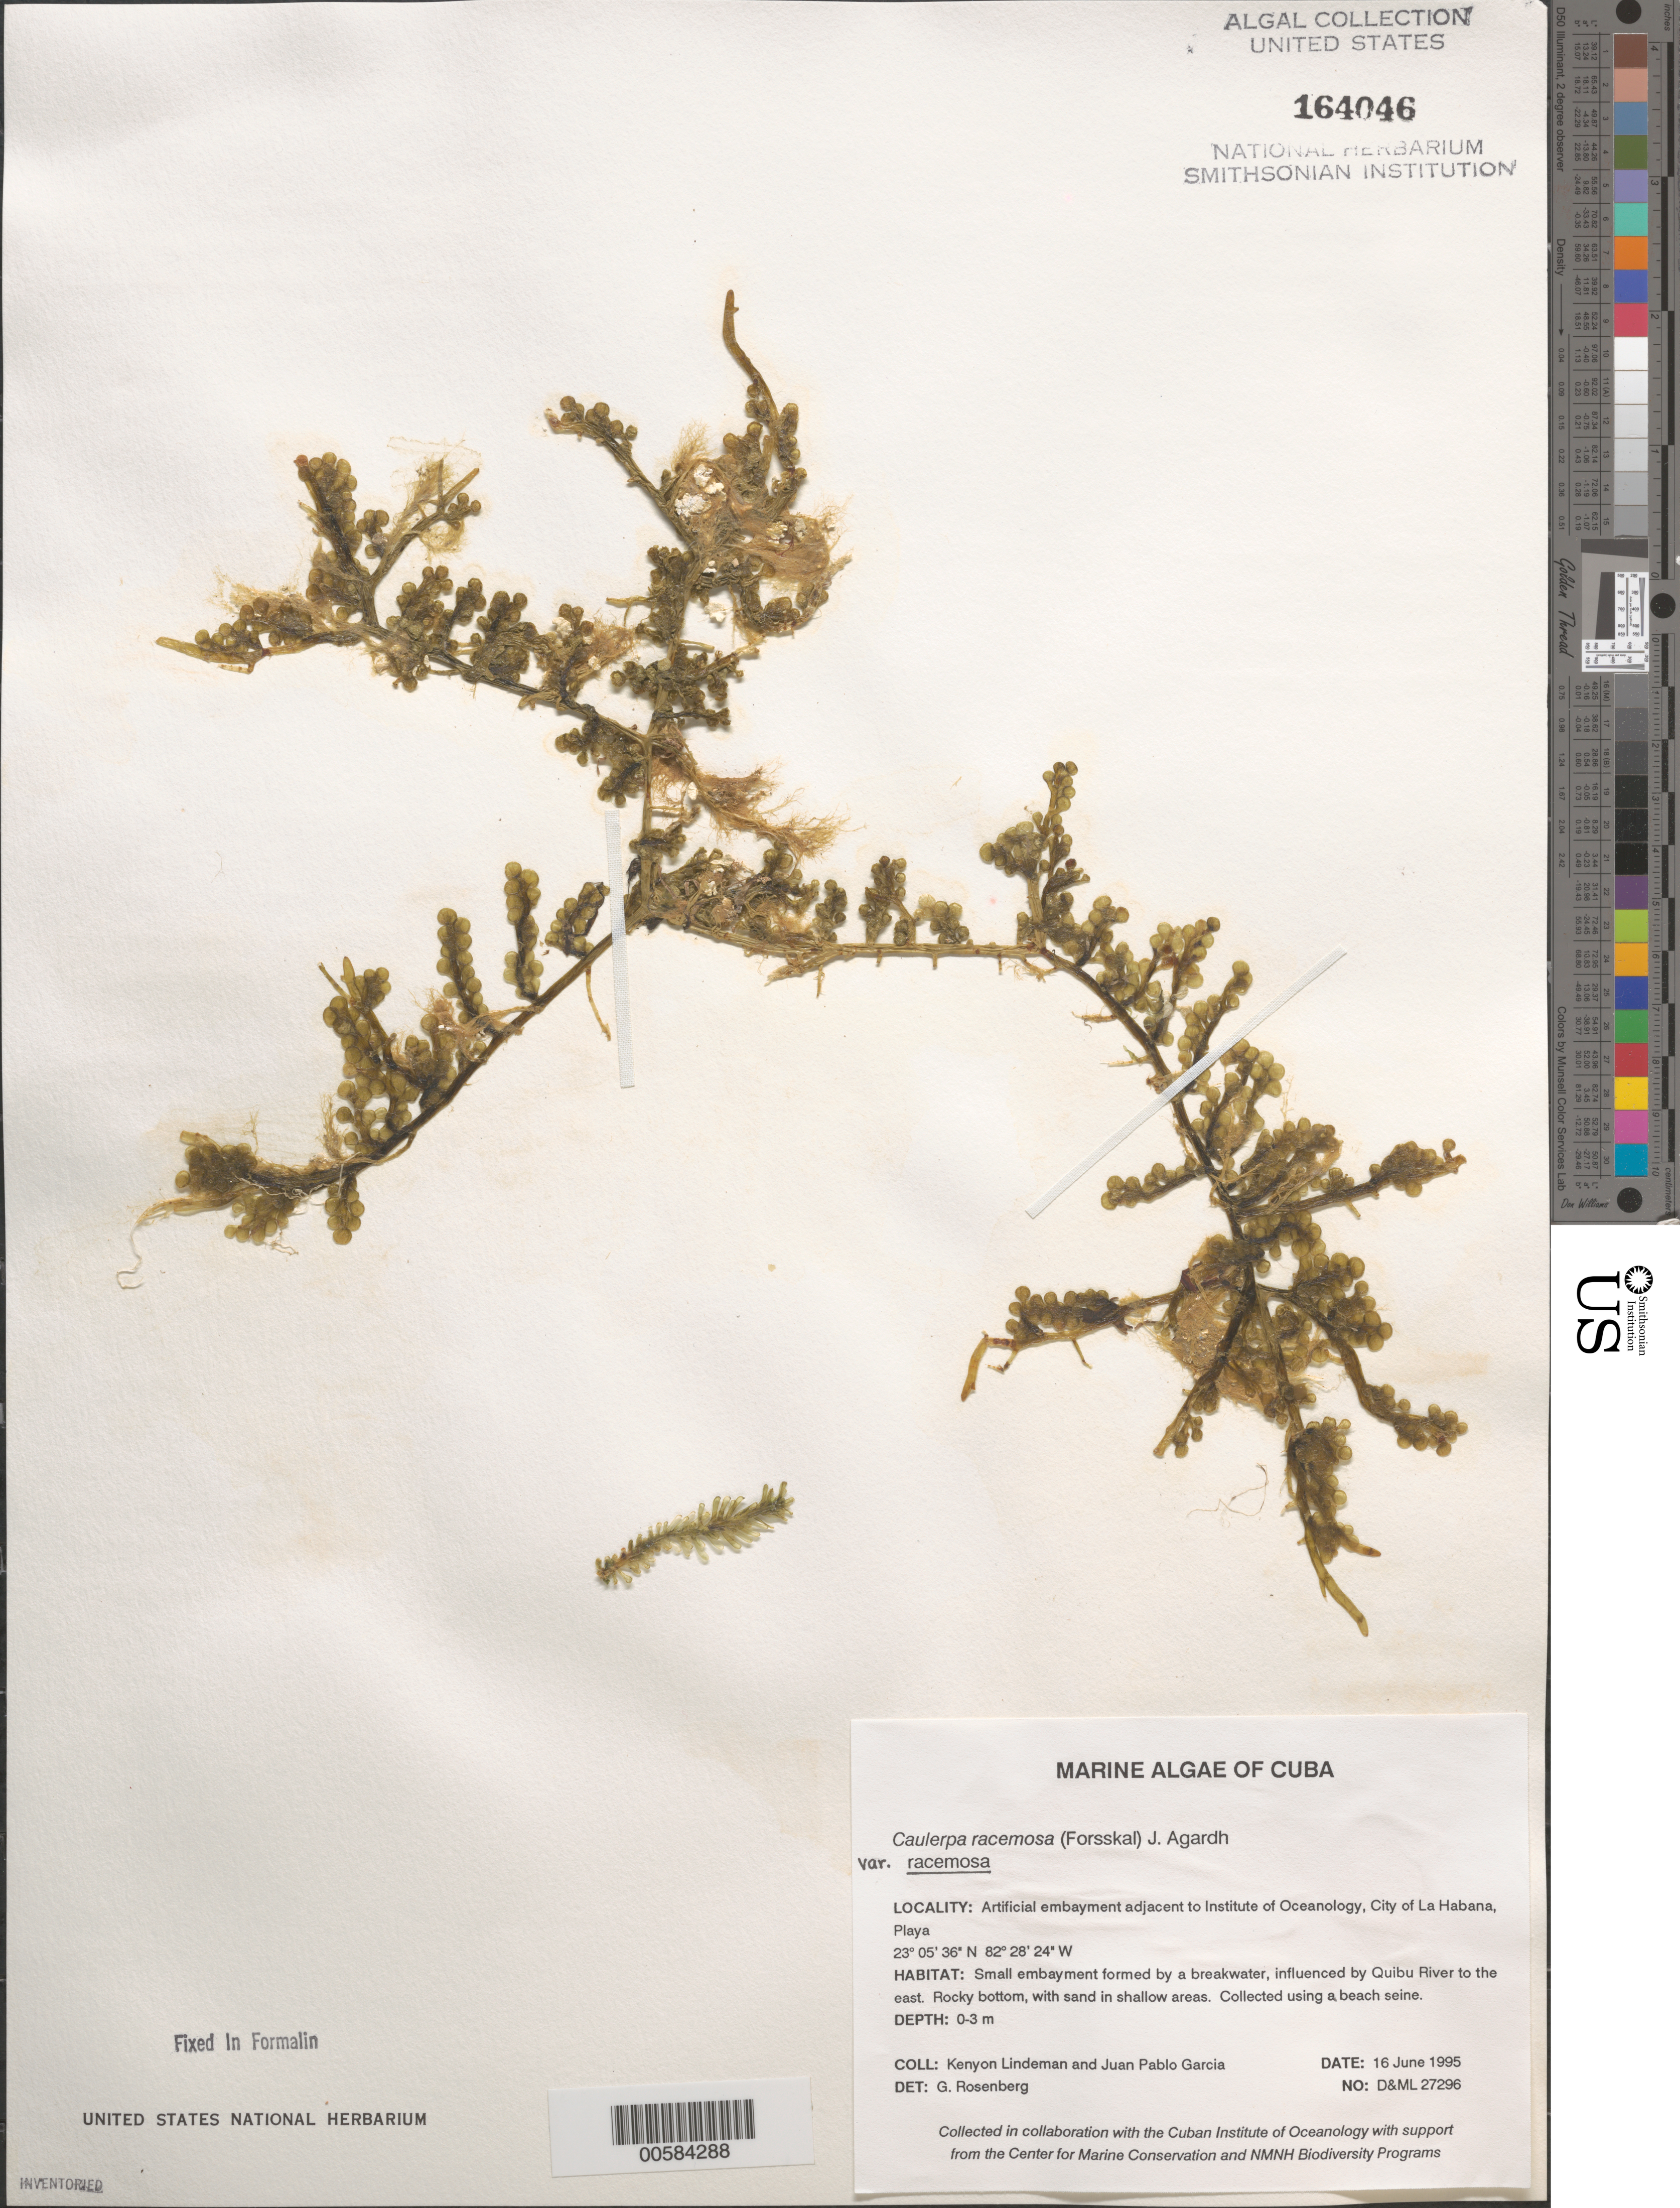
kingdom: Plantae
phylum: Chlorophyta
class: Ulvophyceae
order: Bryopsidales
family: Caulerpaceae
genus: Caulerpa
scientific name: Caulerpa racemosa var. racemosa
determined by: Rosenberg, G.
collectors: K. Lindeman & J. P. Garcia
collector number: D&ML 27296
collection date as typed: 16 Jun 1995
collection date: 1995-06-16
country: Cuba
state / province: La Habana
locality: La habana, by institute of oceanology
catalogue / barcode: US 164046